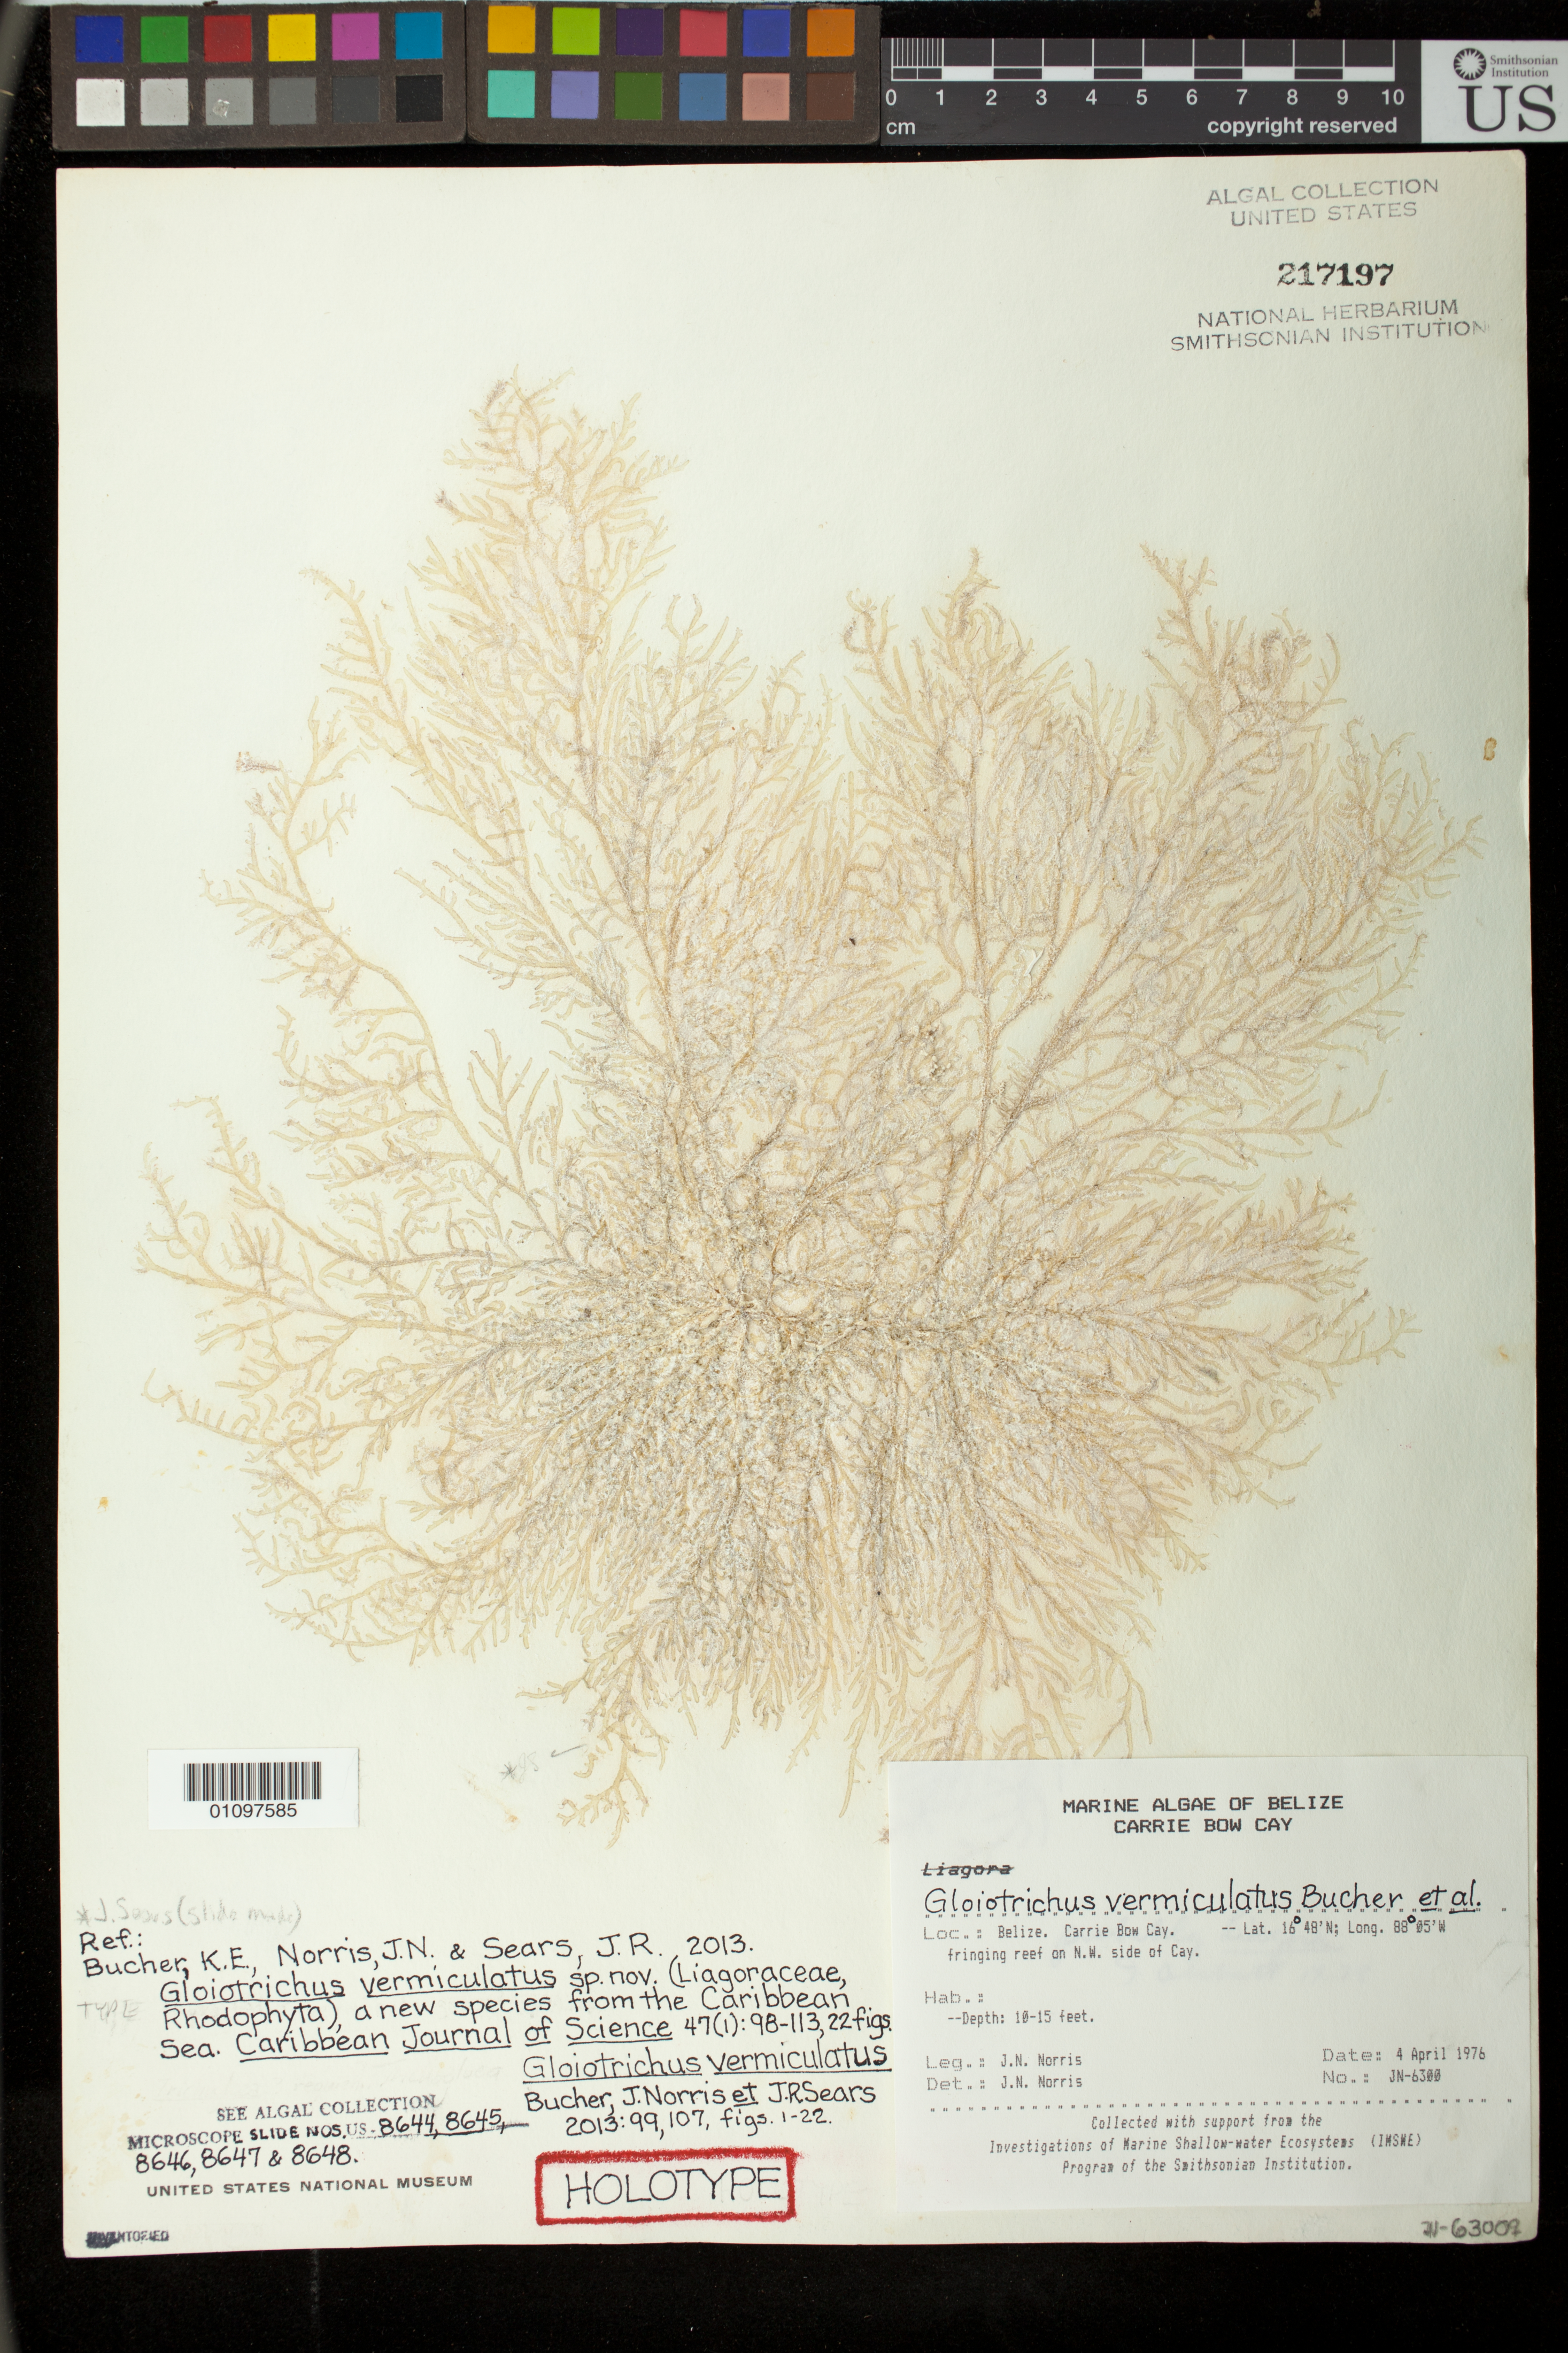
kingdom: Plantae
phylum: Rhodophyta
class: Florideophyceae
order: Nemaliales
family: Liagoraceae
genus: Gloiotrichus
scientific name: Gloiotrichus vermiculatus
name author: K.E. Bucher et al.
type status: Holotype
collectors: J. N. Norris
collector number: JN-6300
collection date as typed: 04 Apr 1976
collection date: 1976-04-04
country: Belize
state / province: Stann Creek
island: Carrie Bow Cay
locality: Fringing reef on northwest side of cay.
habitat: Depth 10-15 feet. Fringing reef on northwest side of Cay.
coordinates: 16 48'N, 88 05'W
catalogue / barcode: US 217197